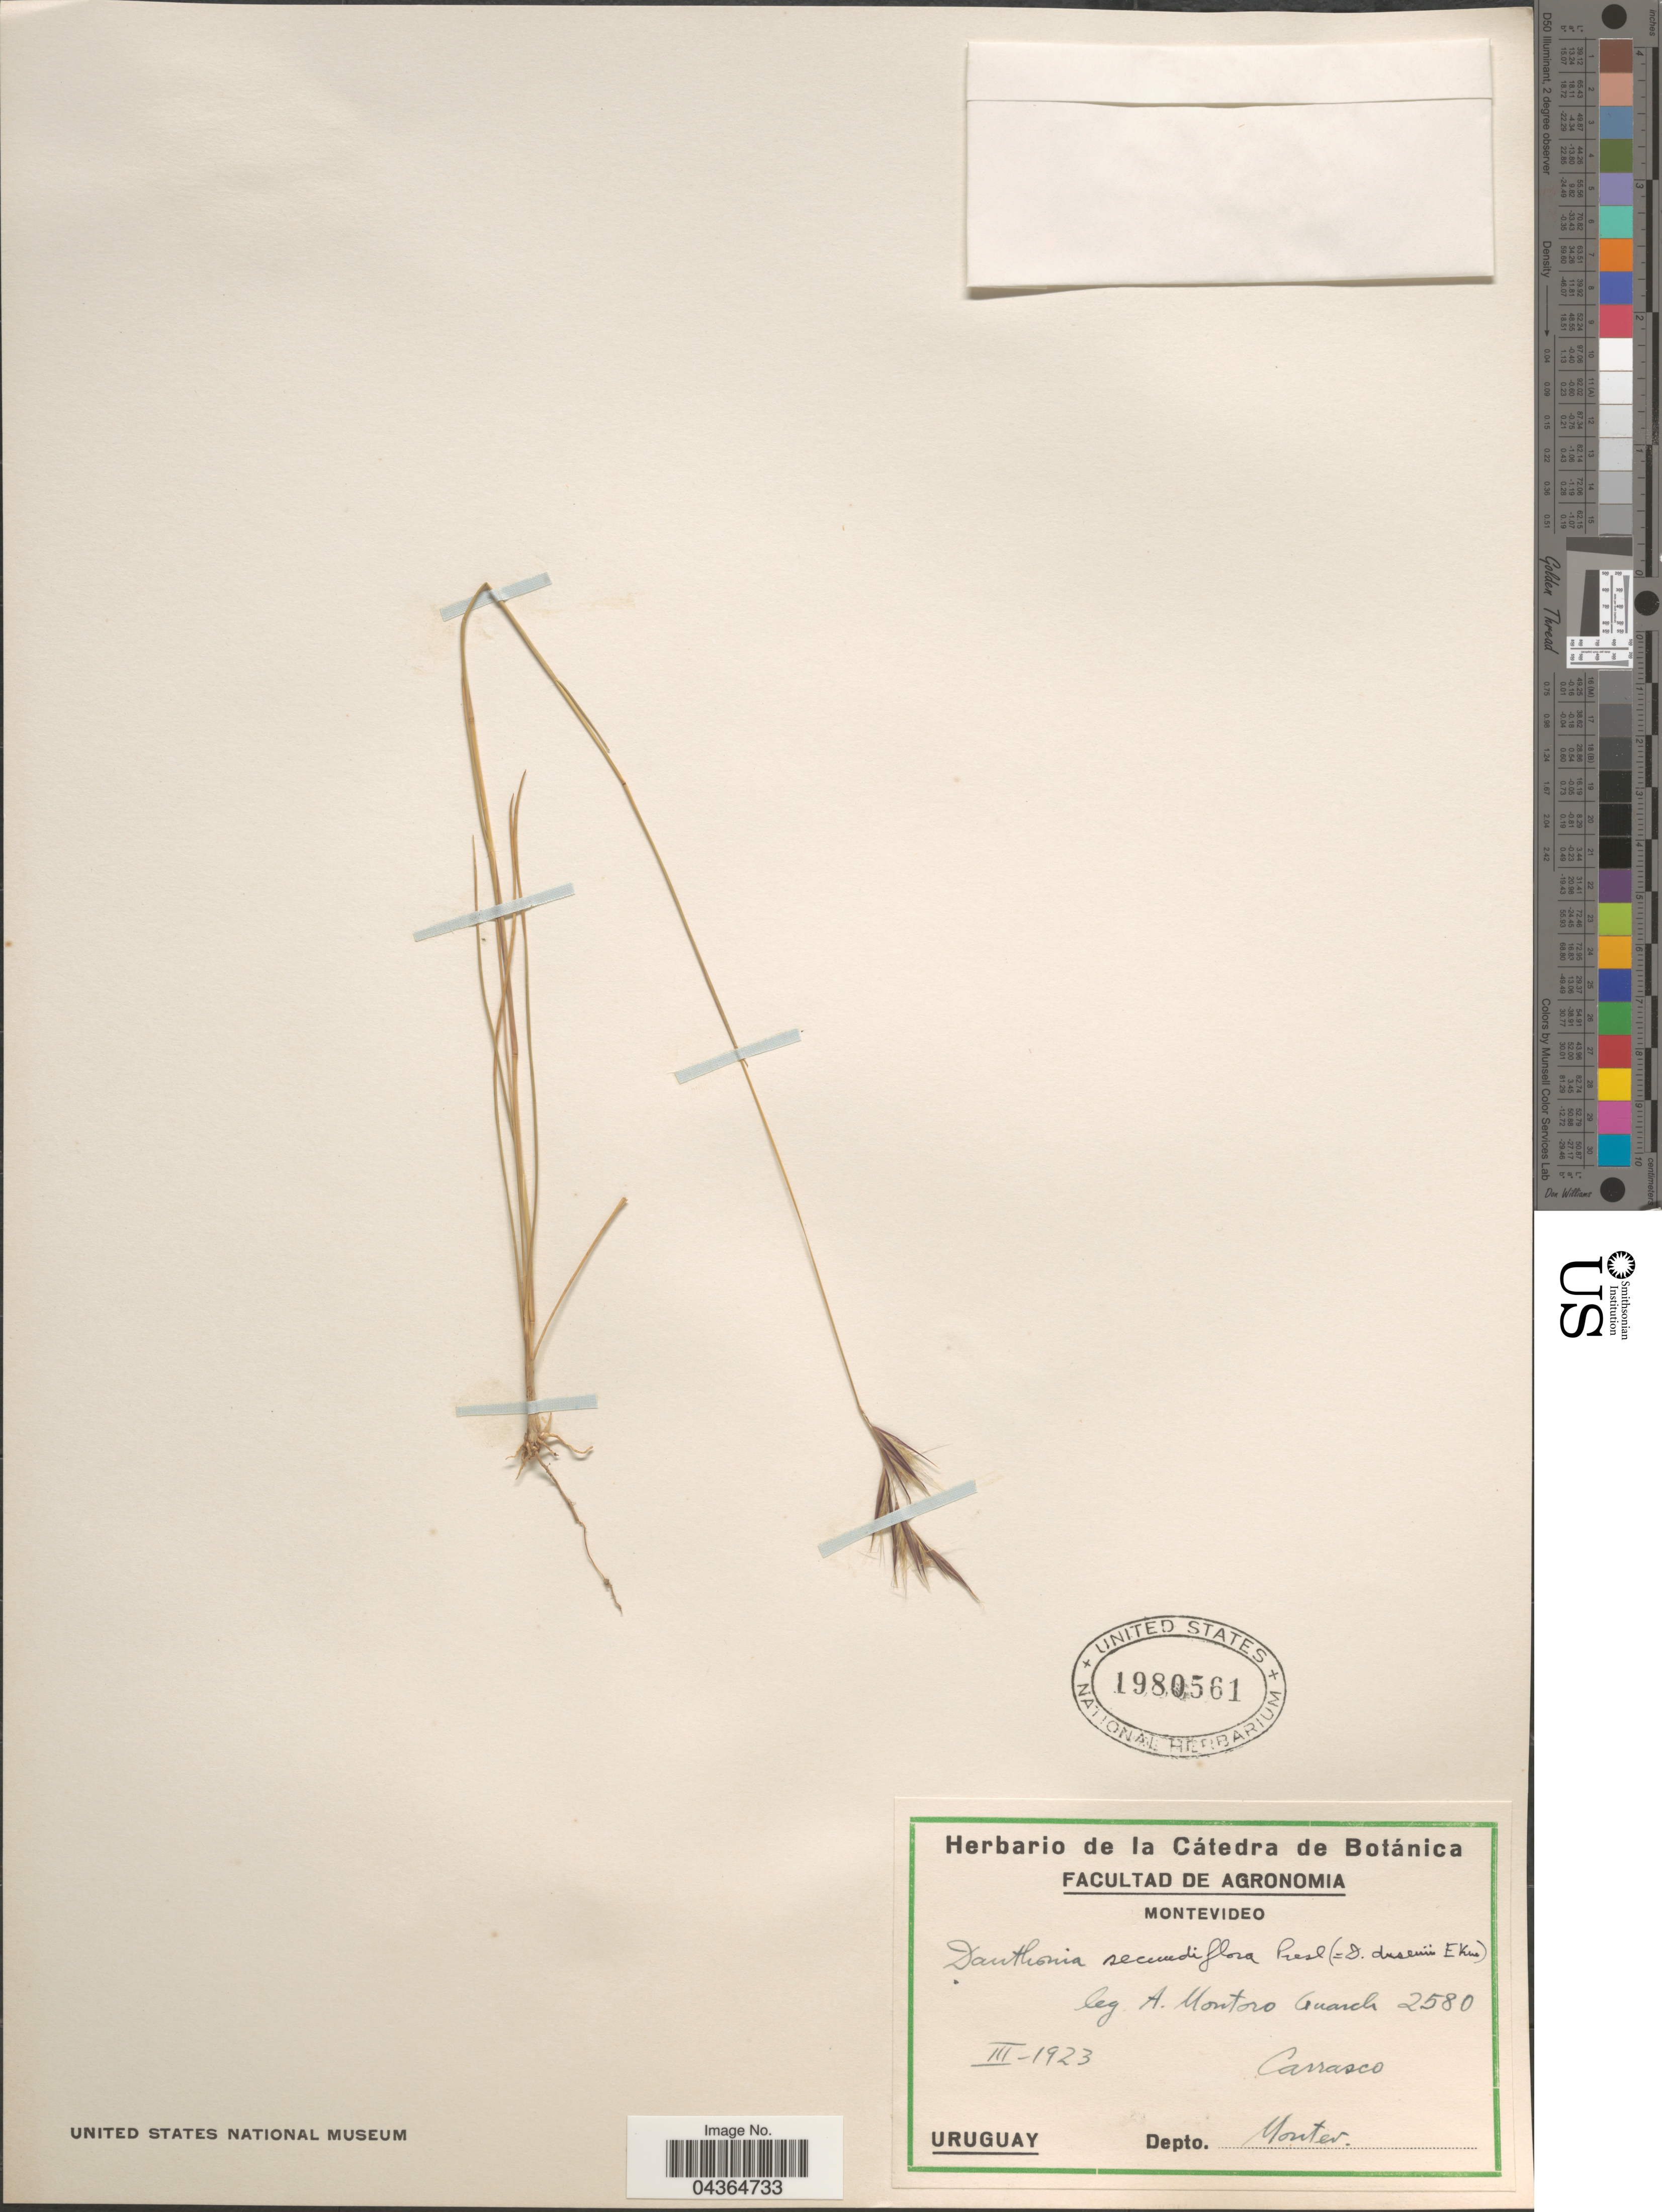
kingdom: Plantae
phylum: Tracheophyta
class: Liliopsida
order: Poales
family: Poaceae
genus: Danthonia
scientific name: Danthonia secundiflora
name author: J. Presl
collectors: A. Guarch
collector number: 2580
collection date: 1923-03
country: Uruguay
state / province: Montevideo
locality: Carrasco. Depto. Montev.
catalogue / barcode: US 1980561